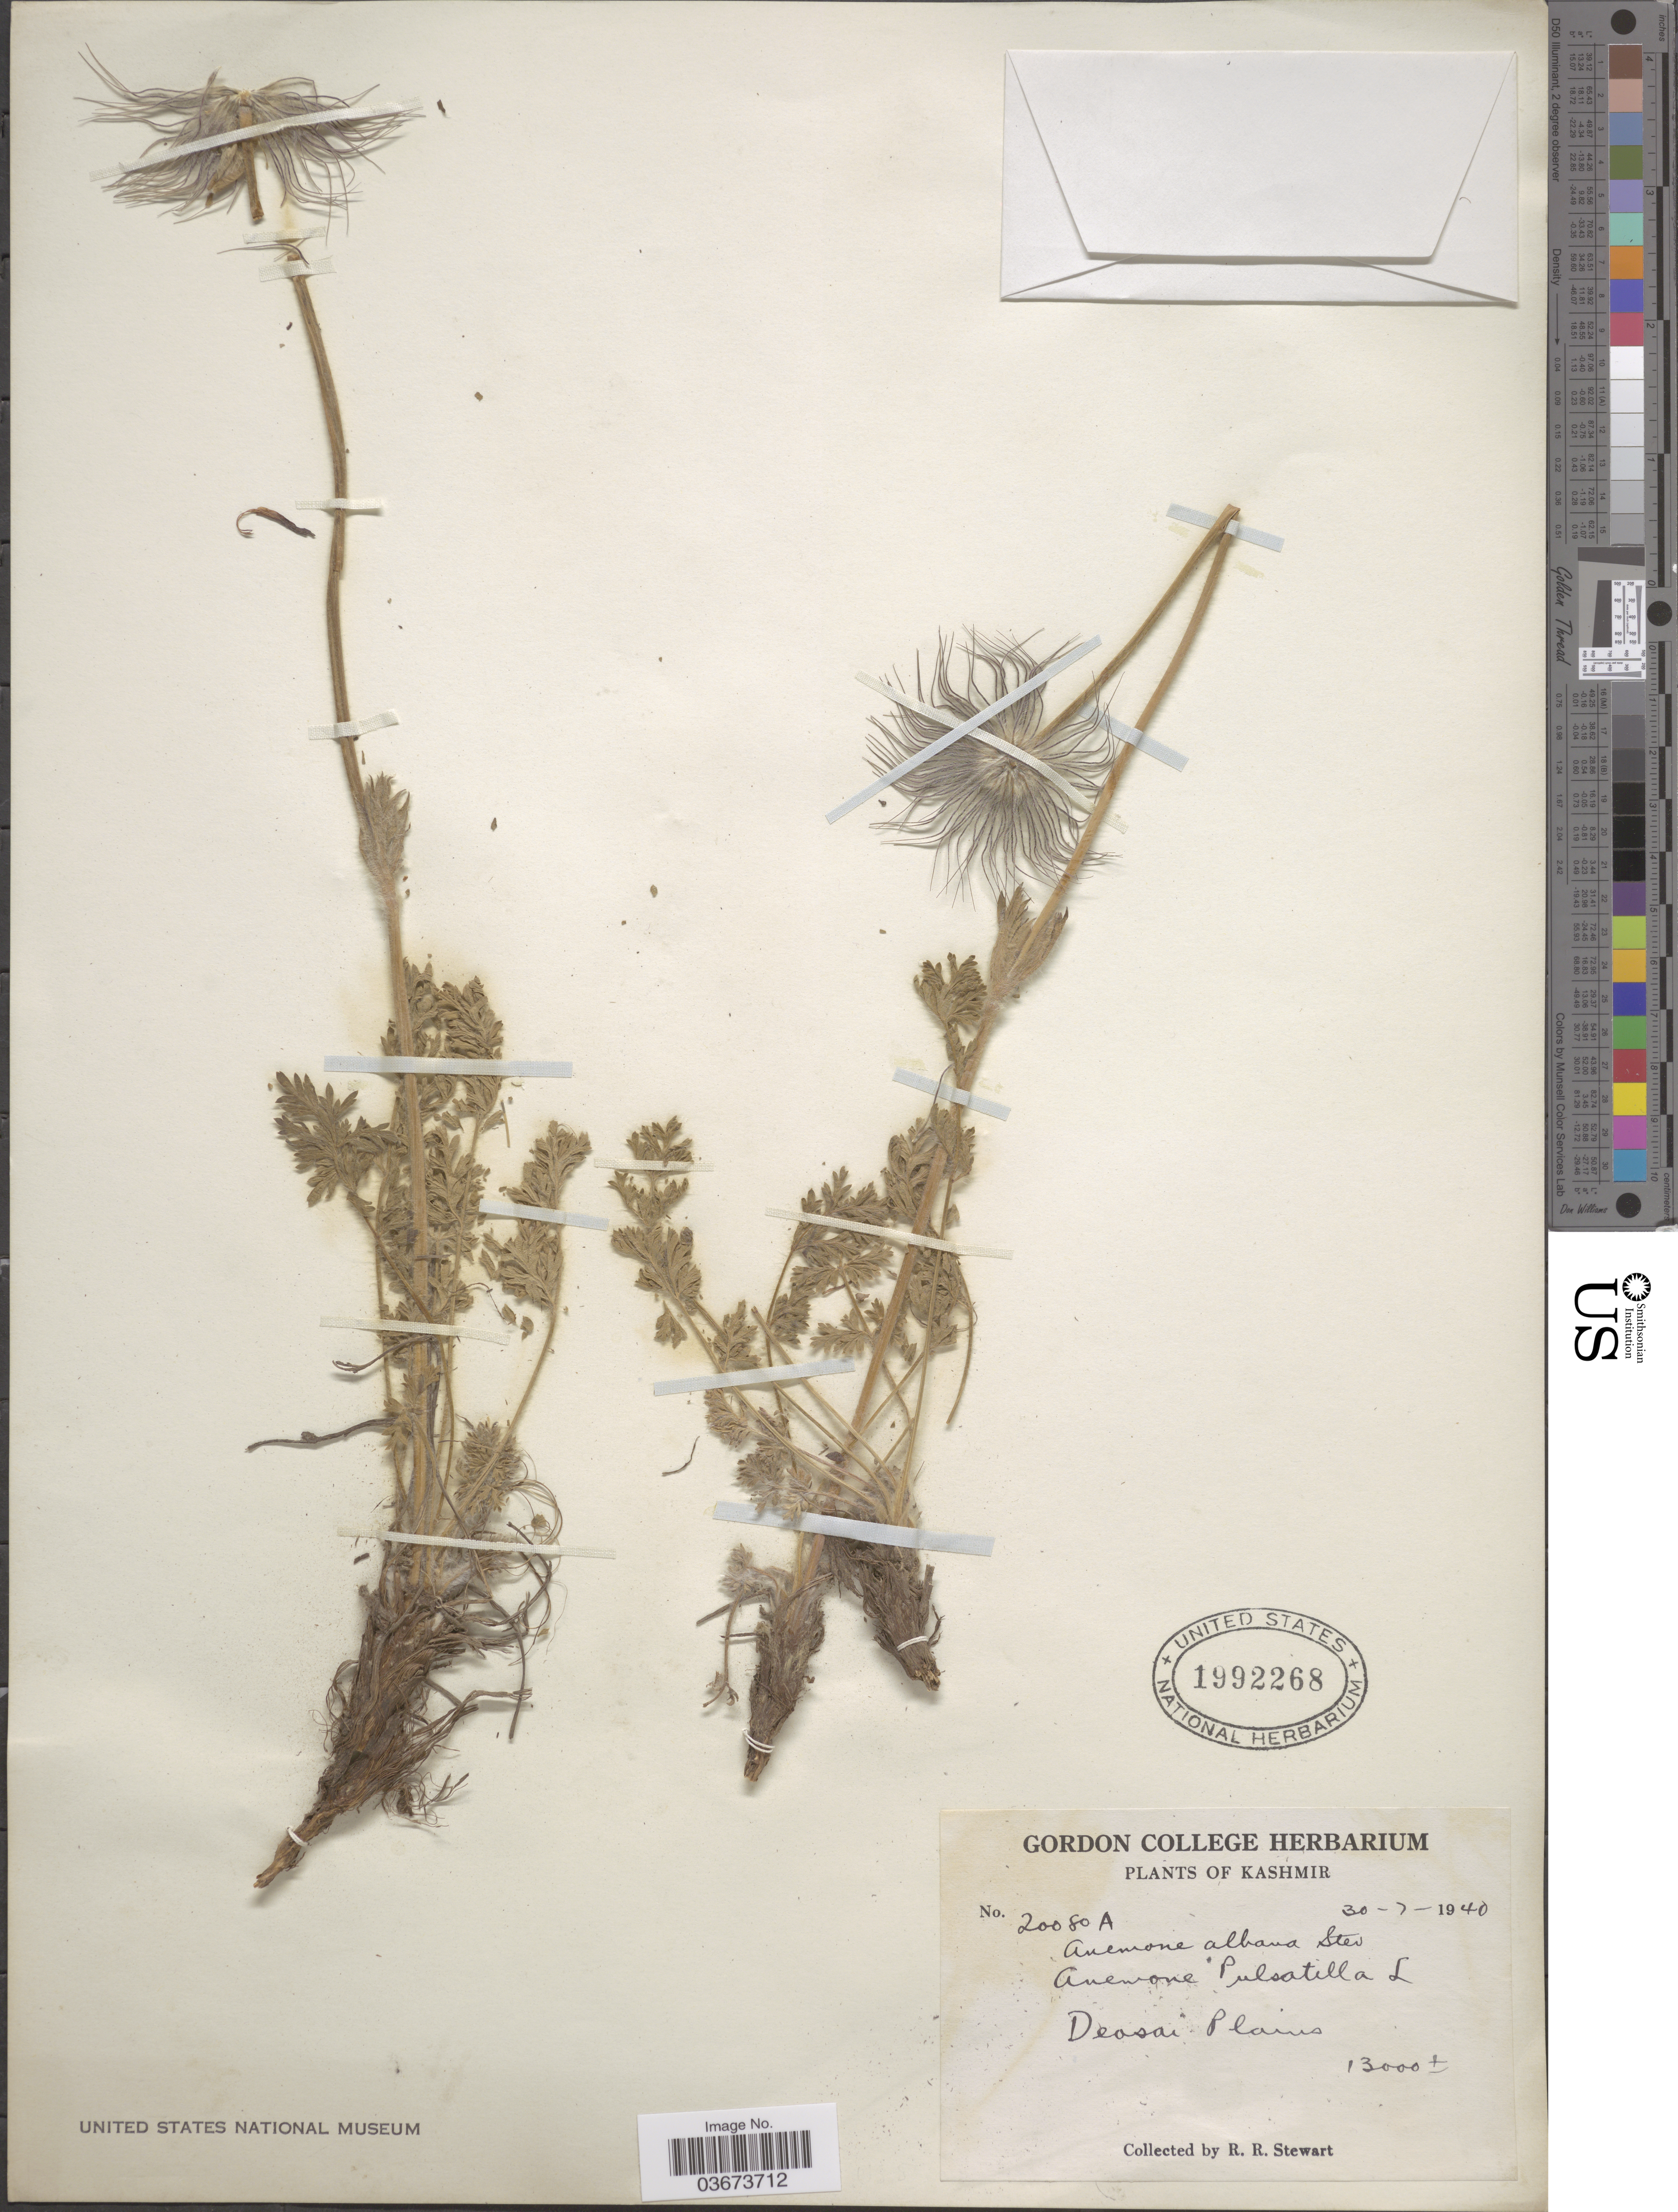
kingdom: Plantae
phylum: Tracheophyta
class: Magnoliopsida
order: Ranunculales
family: Ranunculaceae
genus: Anemone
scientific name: Anemone albana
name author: Stev.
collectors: R. Stewart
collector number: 20080A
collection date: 1940-07-30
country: India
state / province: Jammu and Kashmir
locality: Kashmir. Deosai Plains.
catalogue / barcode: US 1992268